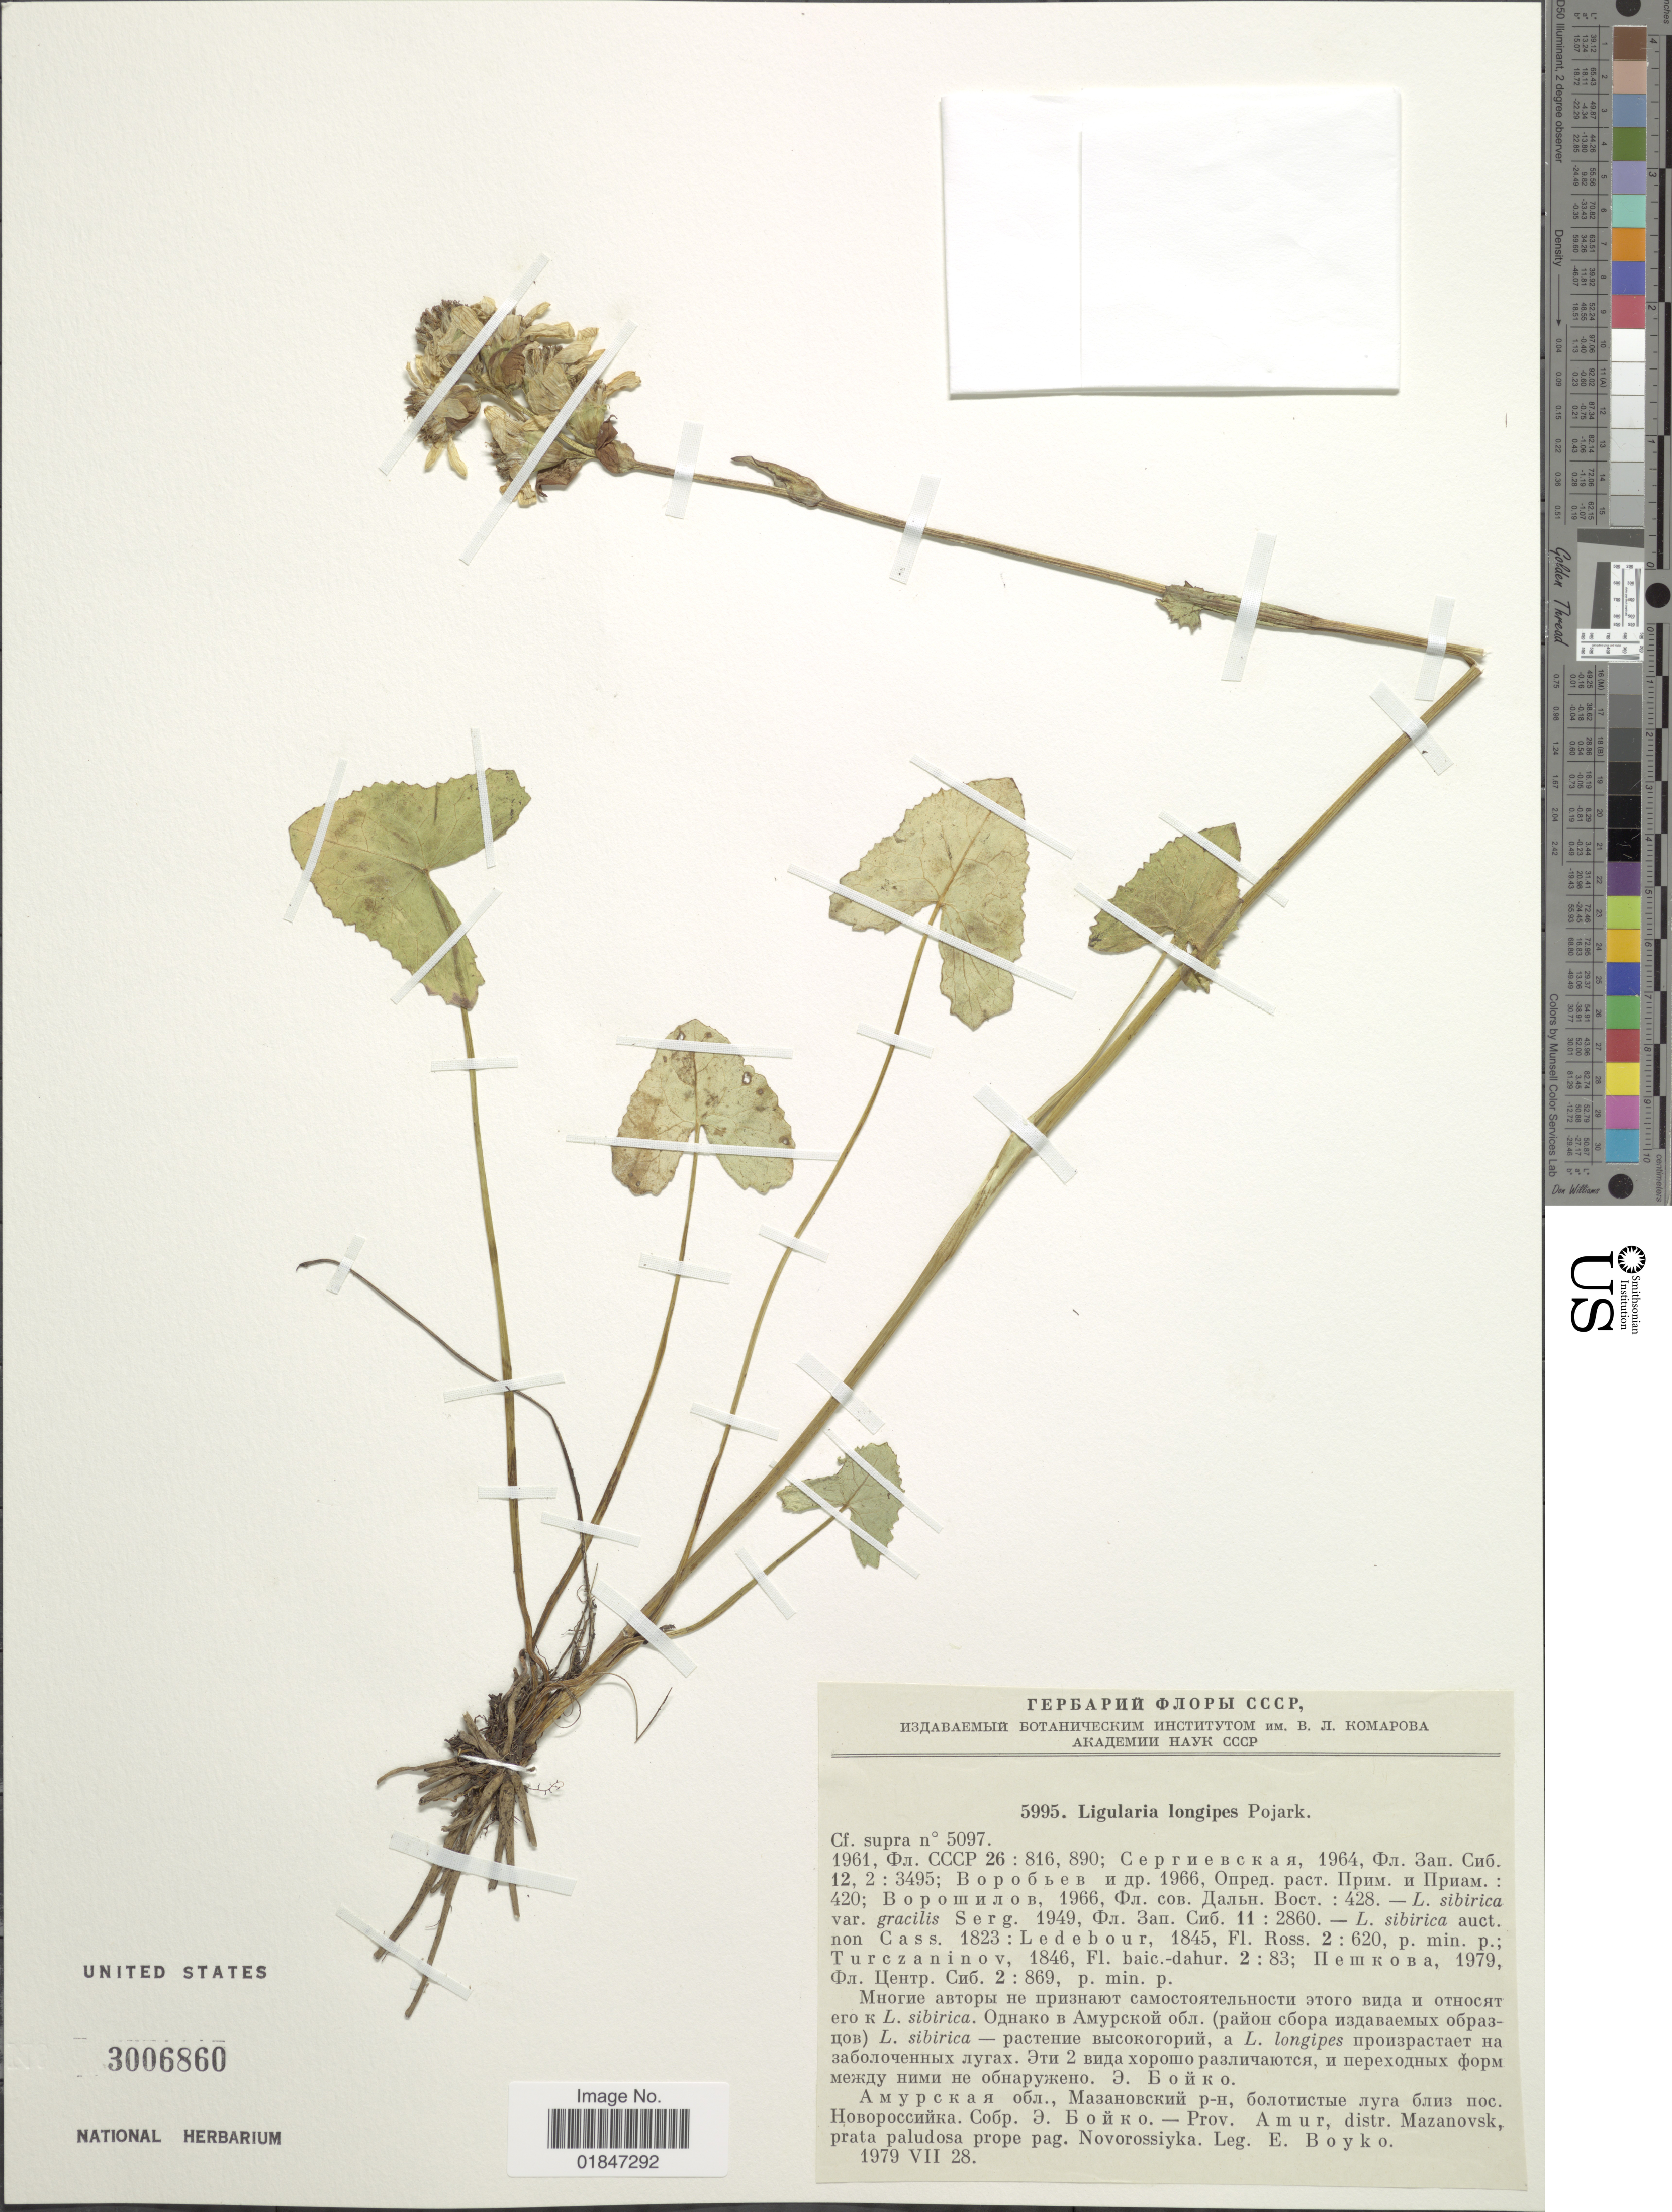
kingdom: Plantae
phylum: Tracheophyta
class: Magnoliopsida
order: Asterales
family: Asteraceae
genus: Ligularia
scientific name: Ligularia longipes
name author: C.C. Chang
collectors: E. Boyko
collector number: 5995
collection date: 1979-07-28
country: Russian Federation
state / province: Amur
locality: Prov. Amur. distr. Mazanovsk prata paludosa prope pag. Novorossiyka.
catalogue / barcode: US 3006860